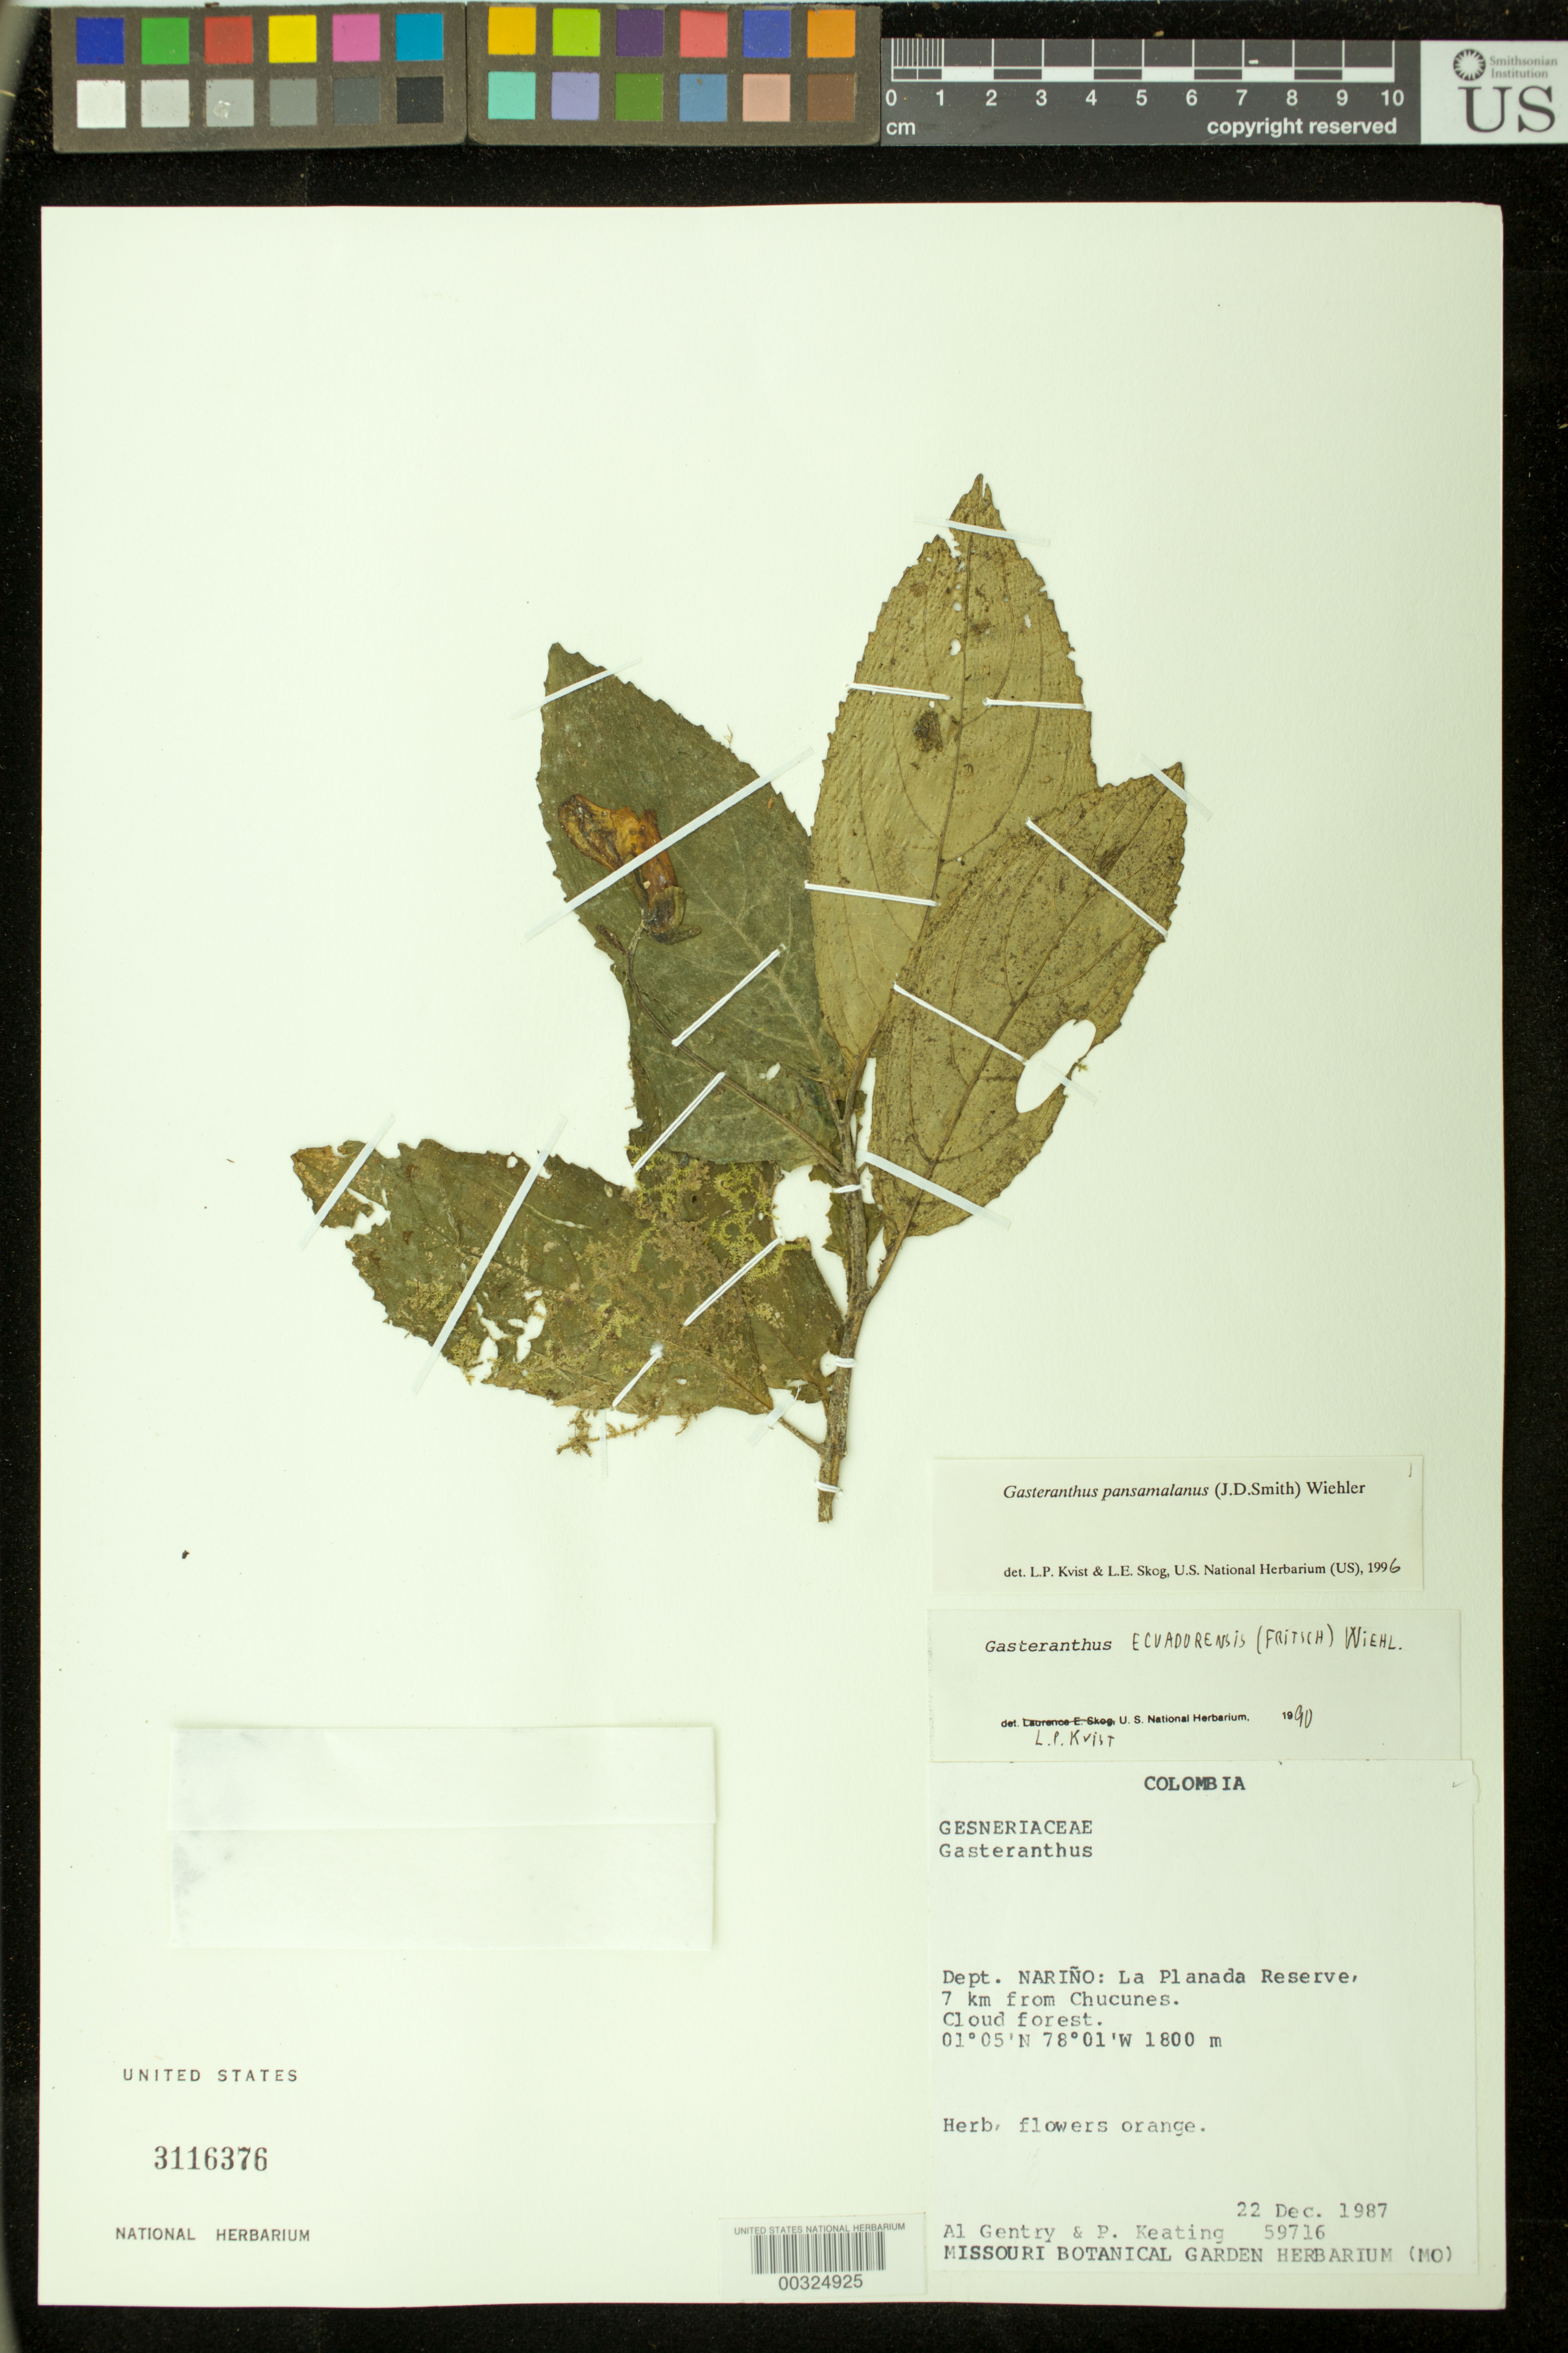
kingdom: Plantae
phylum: Tracheophyta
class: Magnoliopsida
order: Lamiales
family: Gesneriaceae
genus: Gasteranthus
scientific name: Gasteranthus pansamalanus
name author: (Donn. Sm.) Wiehler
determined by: Skog, Laurence E.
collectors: A. H. Gentry & P. Keating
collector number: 59716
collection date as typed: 22 Dec 1987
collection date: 1987-12-22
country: Colombia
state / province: Nariño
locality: La Planada Reserve, 7 km from Chucunes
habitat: Cloud forest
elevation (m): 1800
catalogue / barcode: US 3116376